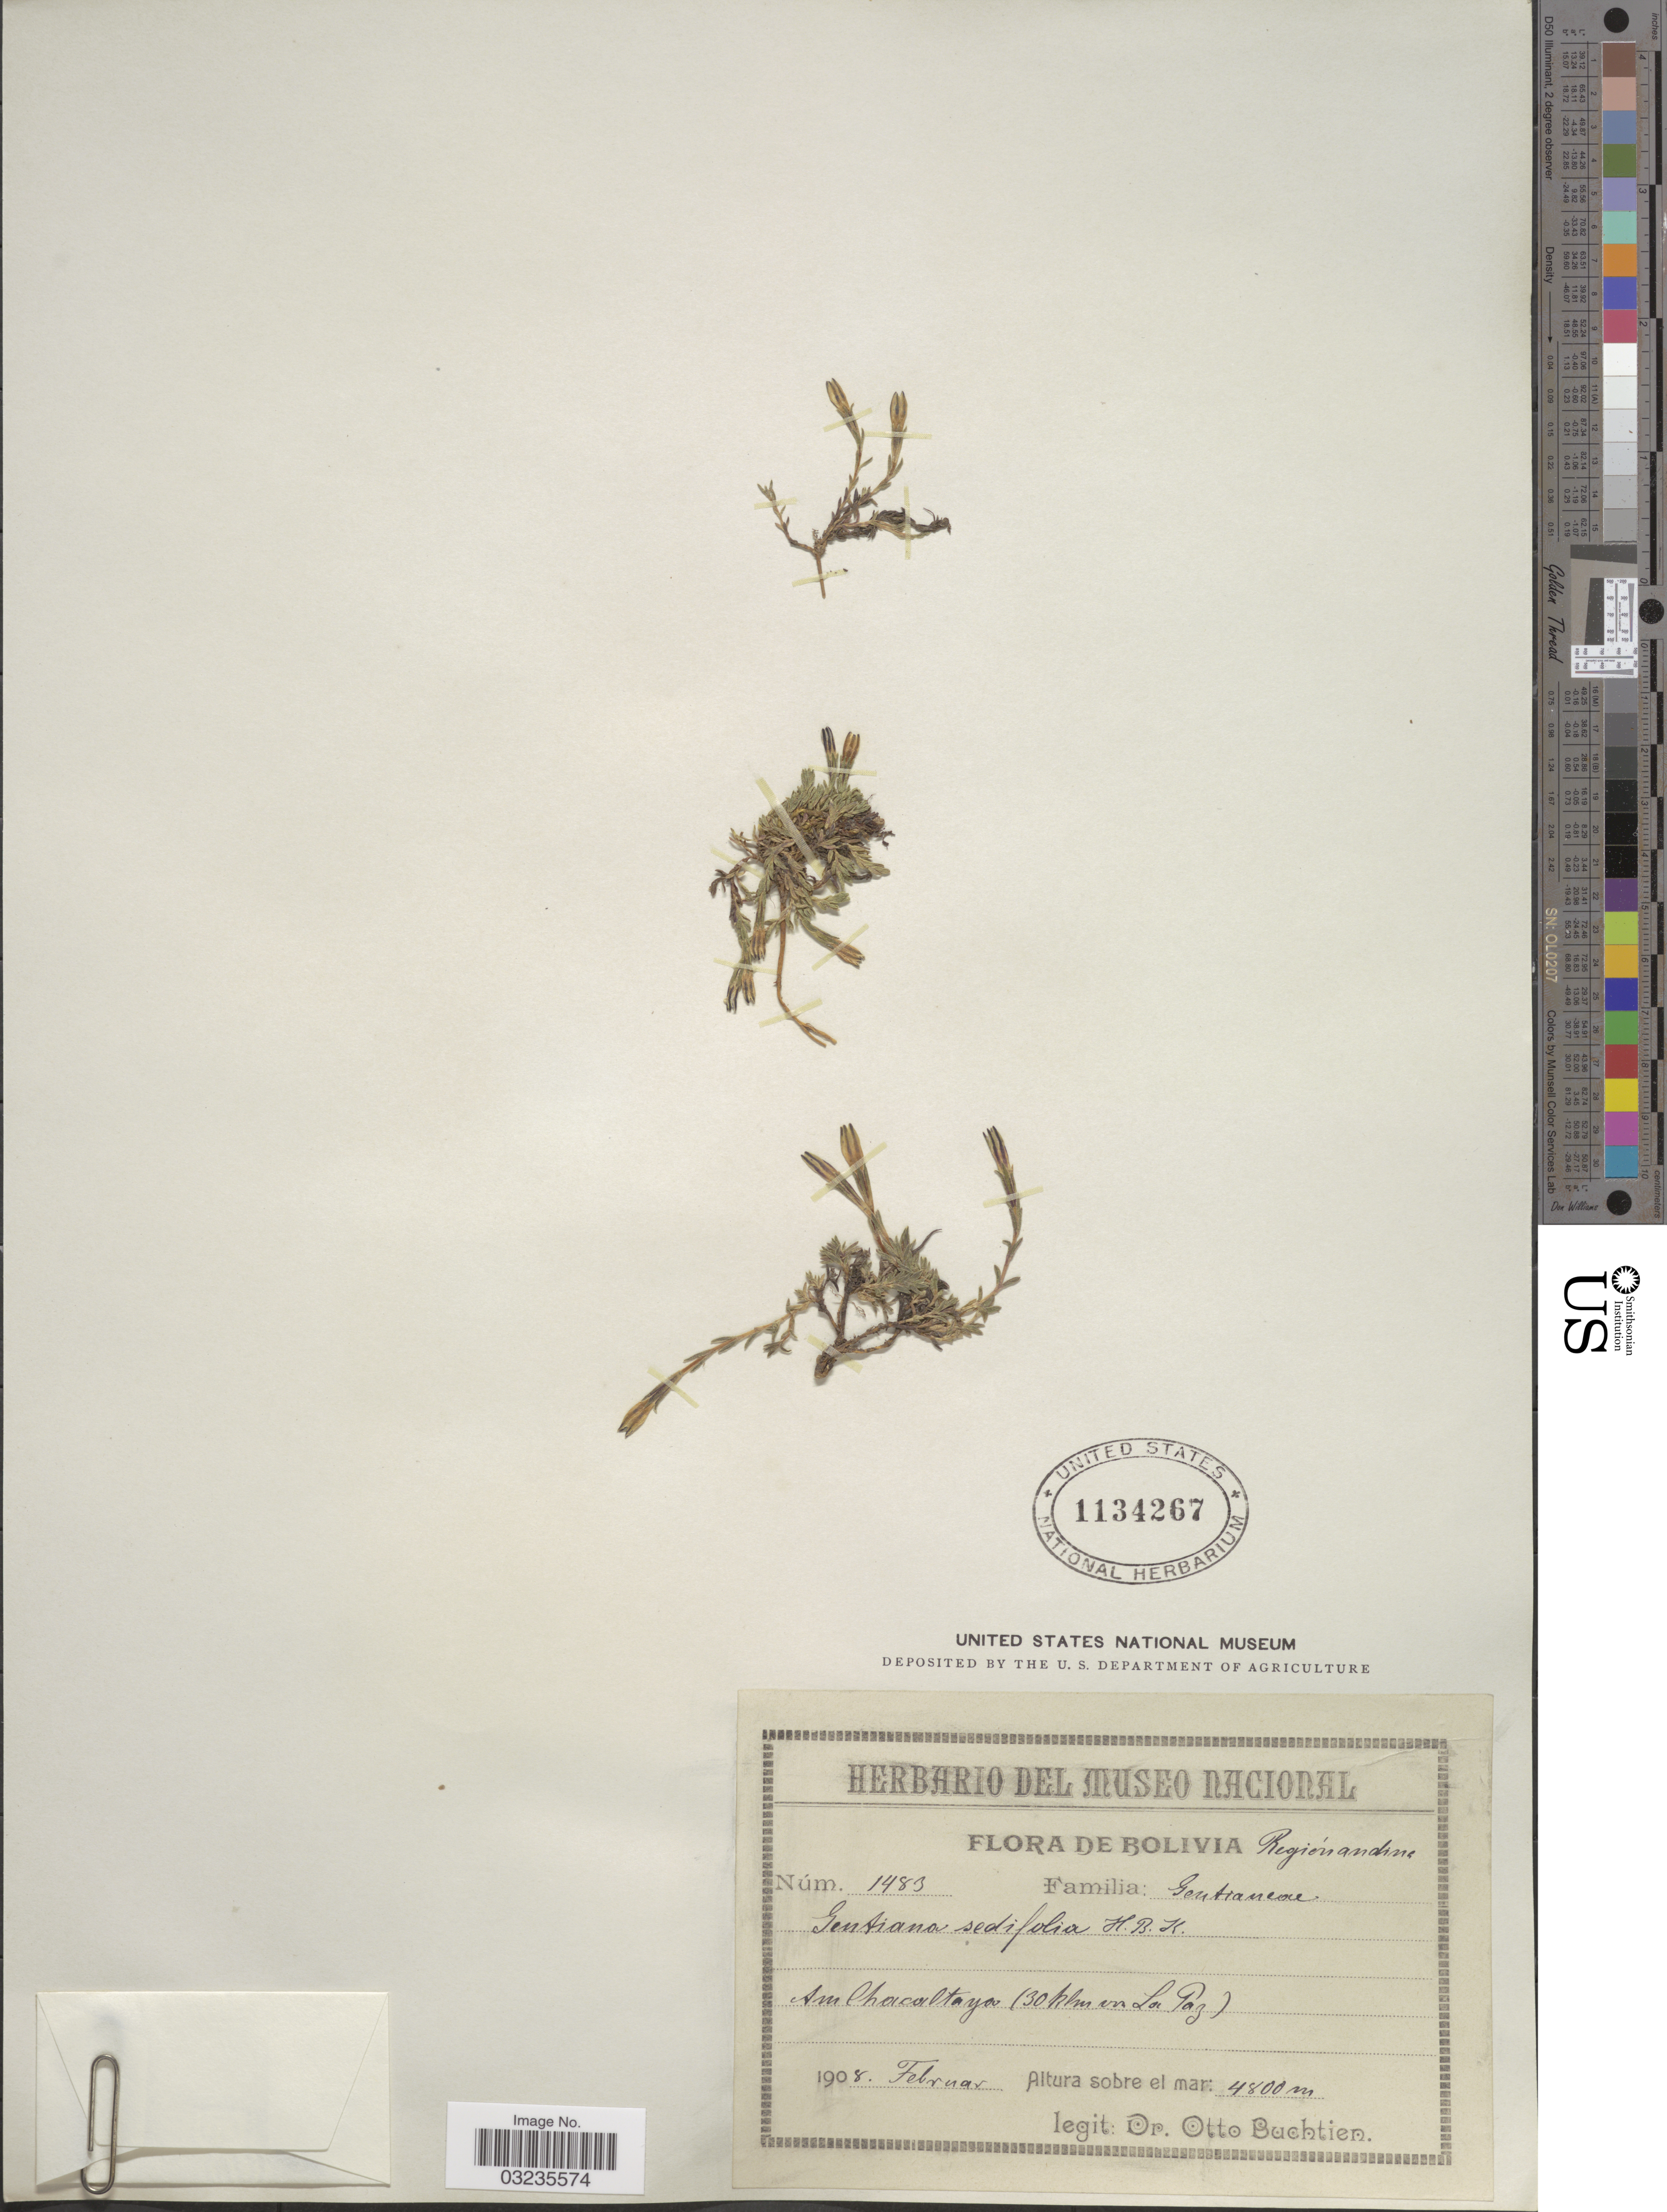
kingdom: Plantae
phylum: Tracheophyta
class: Magnoliopsida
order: Gentianales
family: Gentianaceae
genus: Gentiana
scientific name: Gentiana sedifolia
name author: Kunth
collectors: O. Buchtien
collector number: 1483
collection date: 1908-02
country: Bolivia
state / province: La Paz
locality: Región andine. Am Chacaltaya (30 klm von La Paz).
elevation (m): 4800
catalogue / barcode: US 1134267